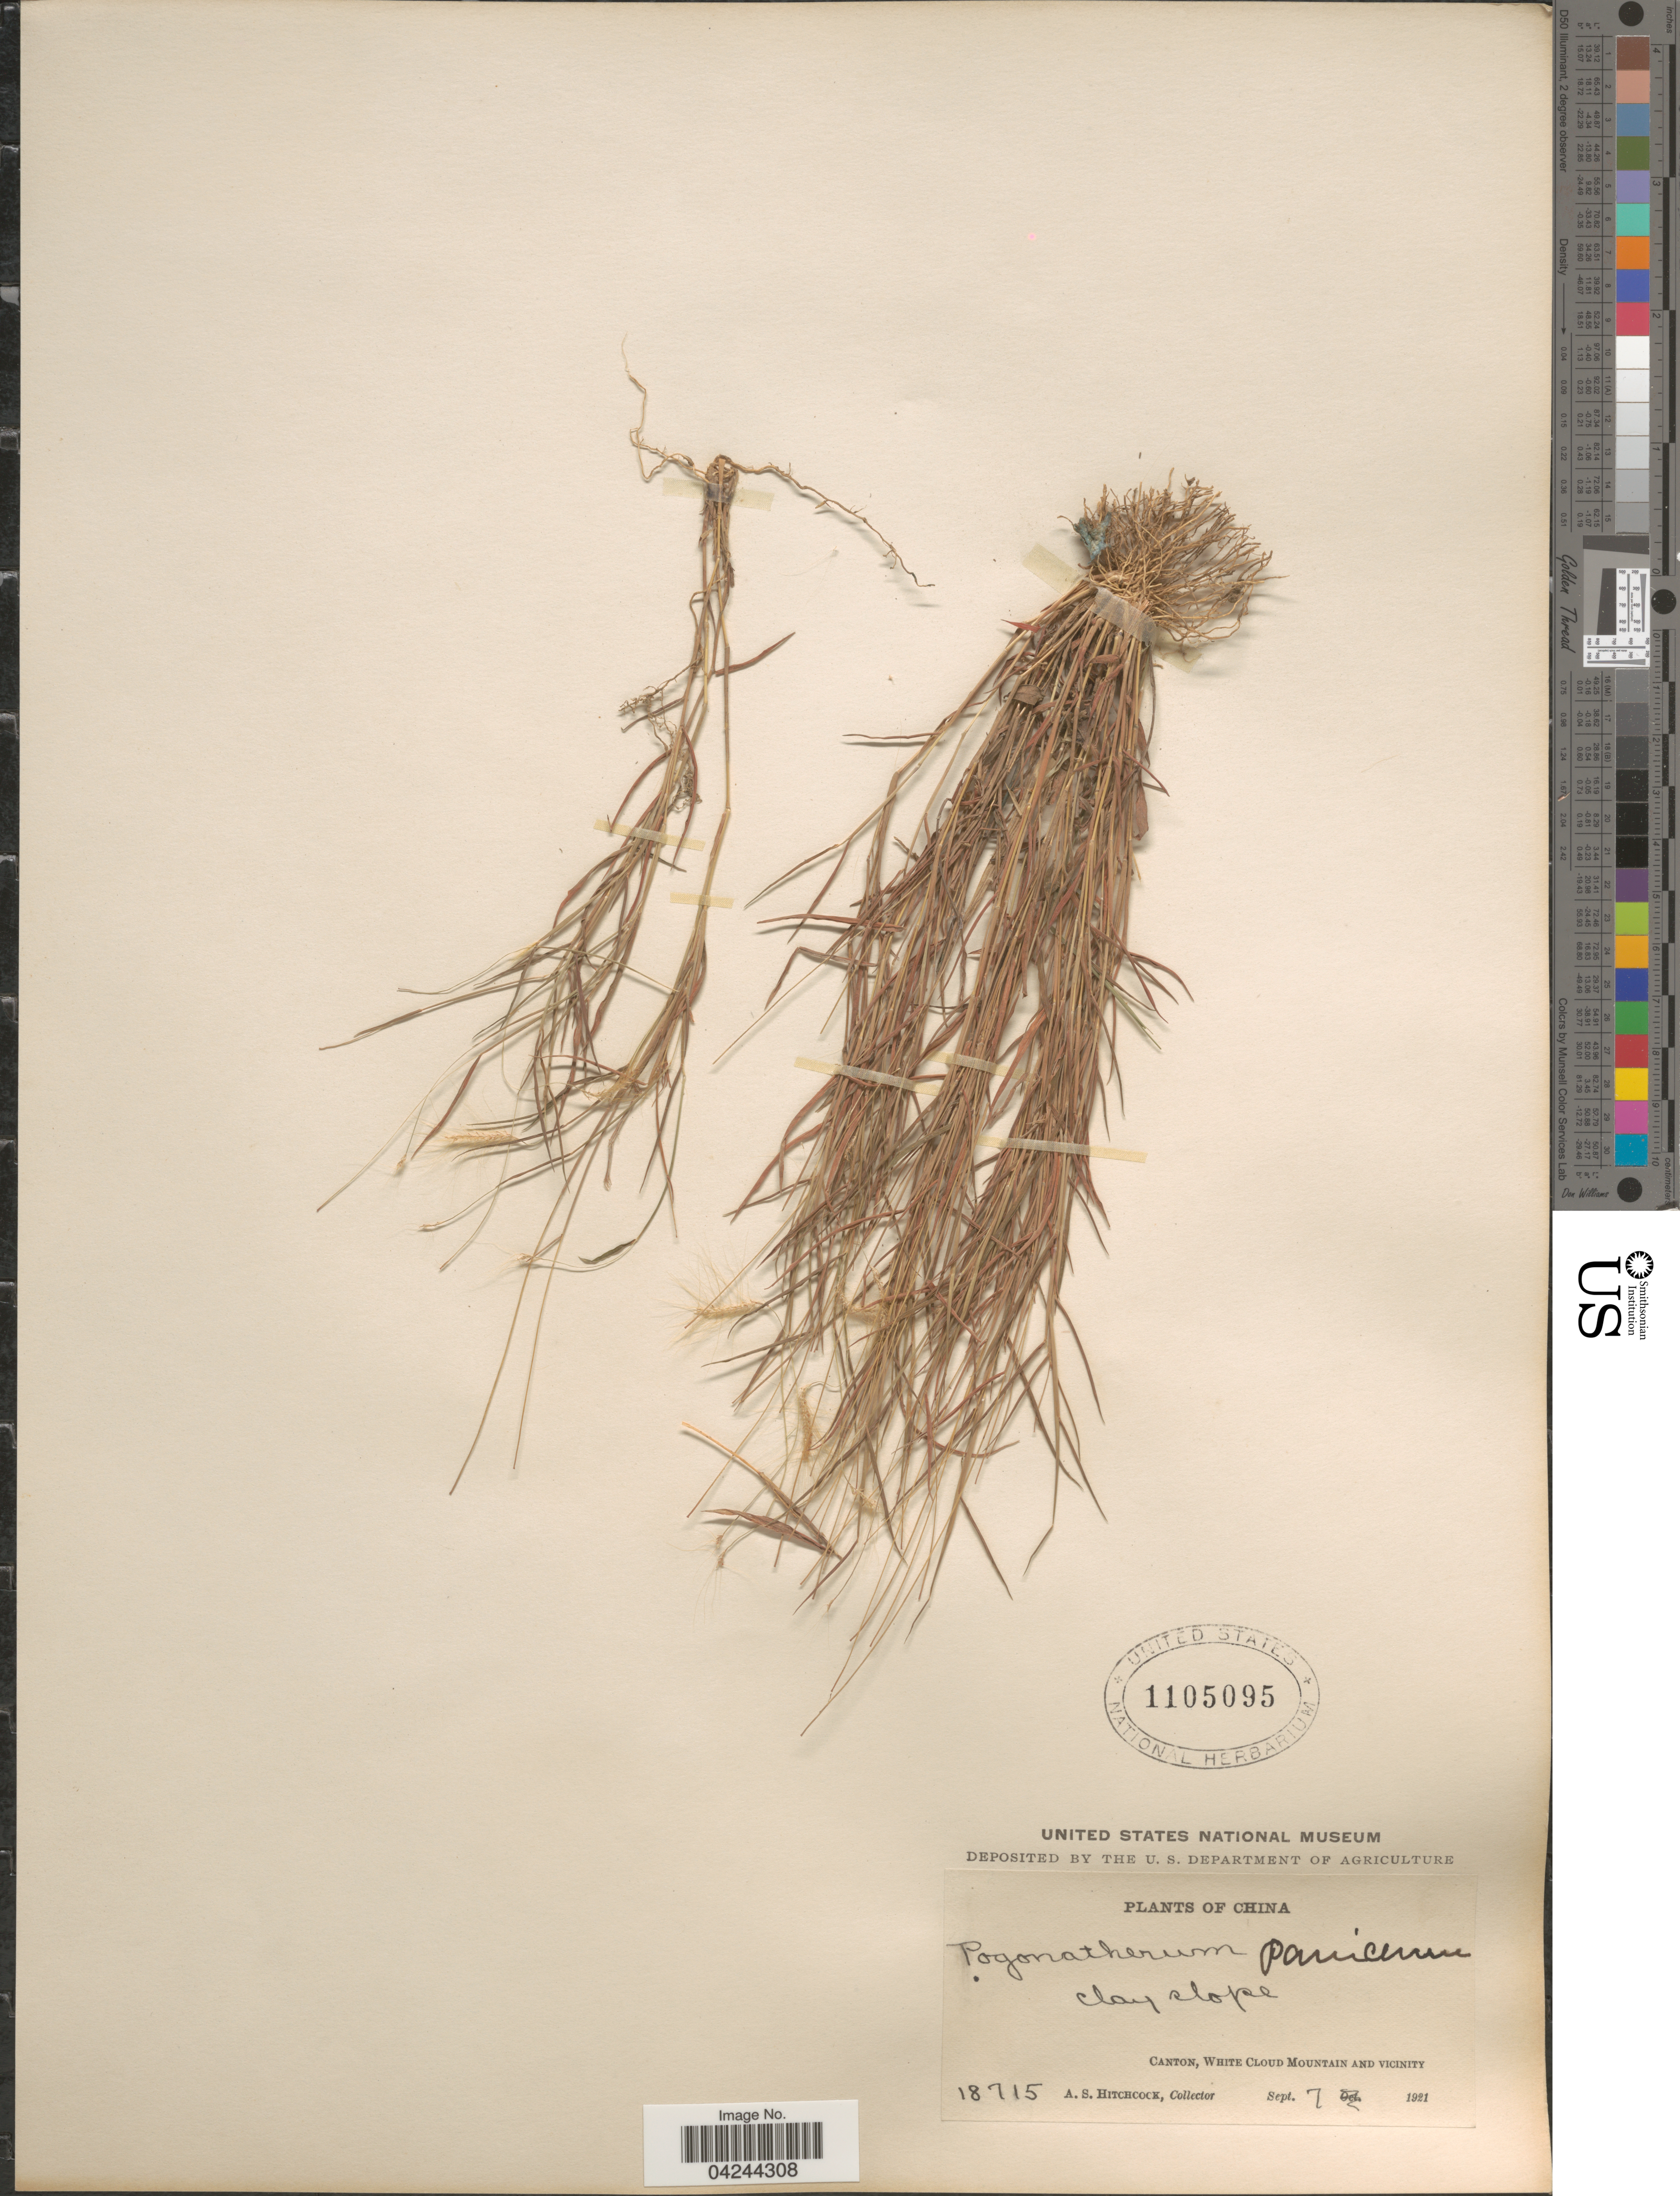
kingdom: Plantae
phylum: Tracheophyta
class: Liliopsida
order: Poales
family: Poaceae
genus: Pogonatherum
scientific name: Pogonatherum crinitum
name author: (Thunb.) Kunth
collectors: A. S. Hitchcock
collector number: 18715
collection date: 1921-09-07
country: China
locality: Clay slope. Canton, White Cloud Mountain and vicinity.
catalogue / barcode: US 1105095